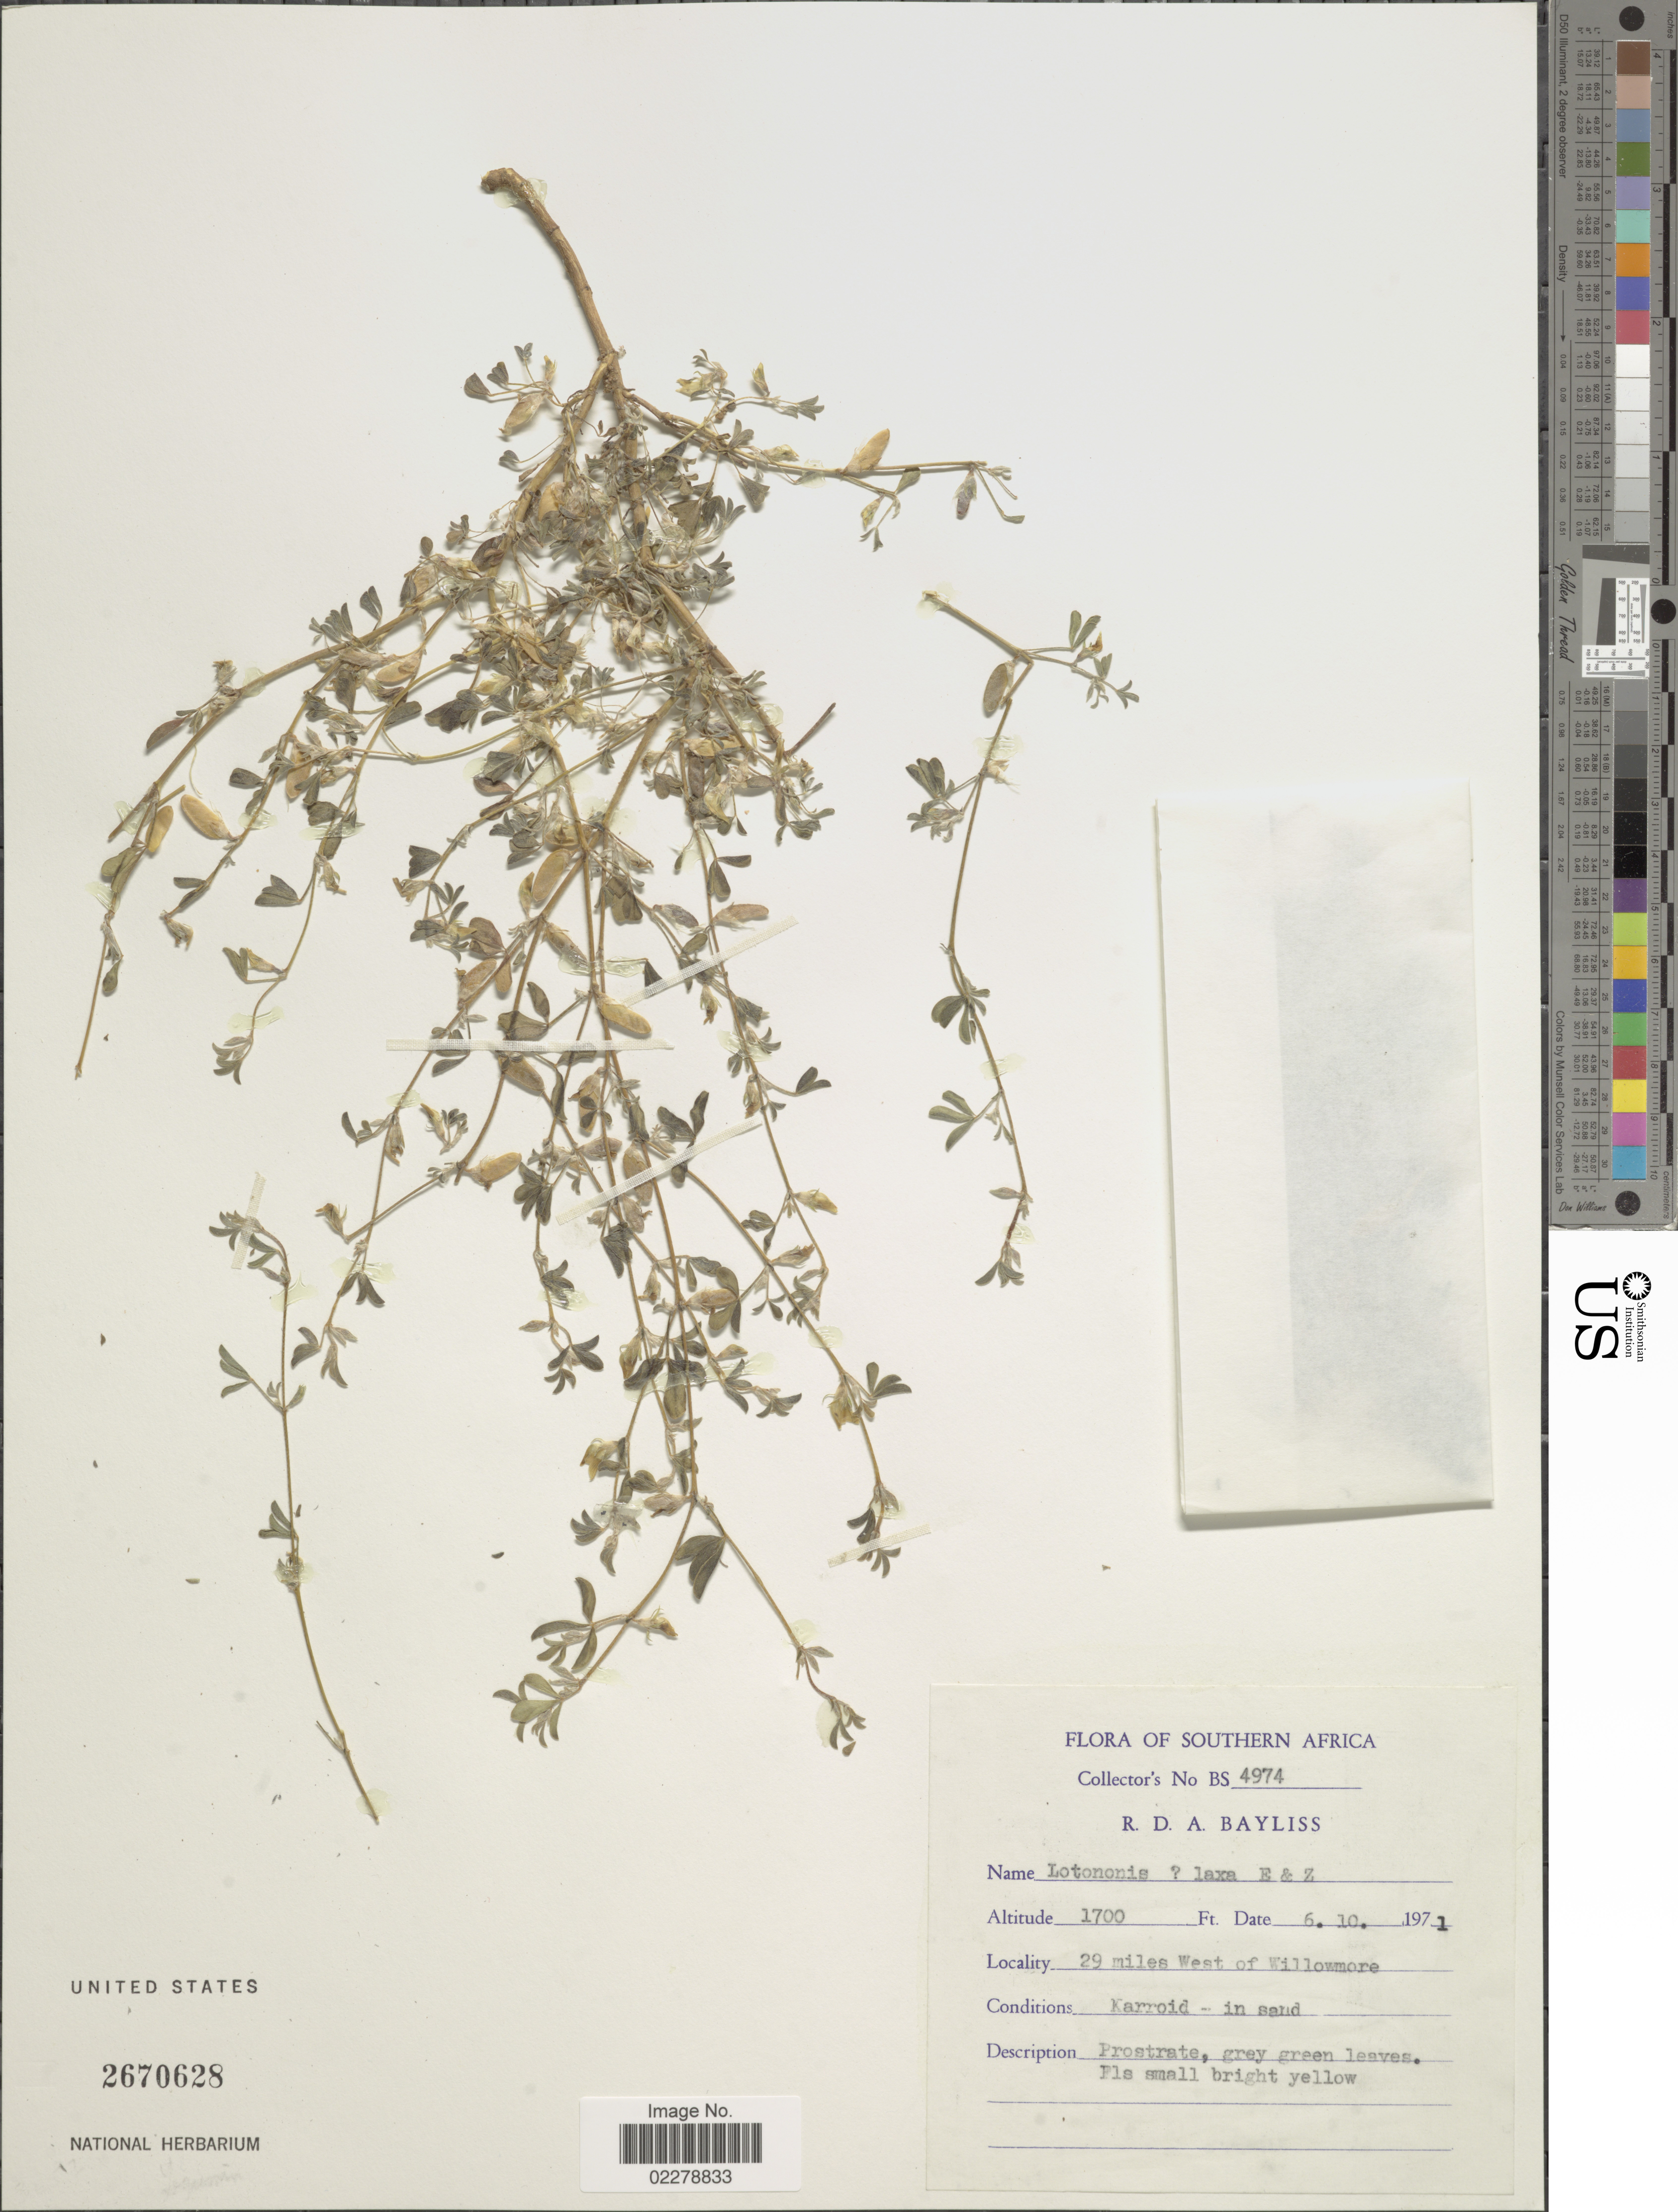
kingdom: Plantae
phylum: Tracheophyta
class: Magnoliopsida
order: Fabales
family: Fabaceae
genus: Lotononis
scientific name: Lotononis laxa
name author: Eckl. & Zeyh.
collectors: R. Bayliss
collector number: BS4974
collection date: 1971-01-06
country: South Africa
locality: Southern Africa. 29 miles West of Willowmore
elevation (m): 518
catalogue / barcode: US 2670628